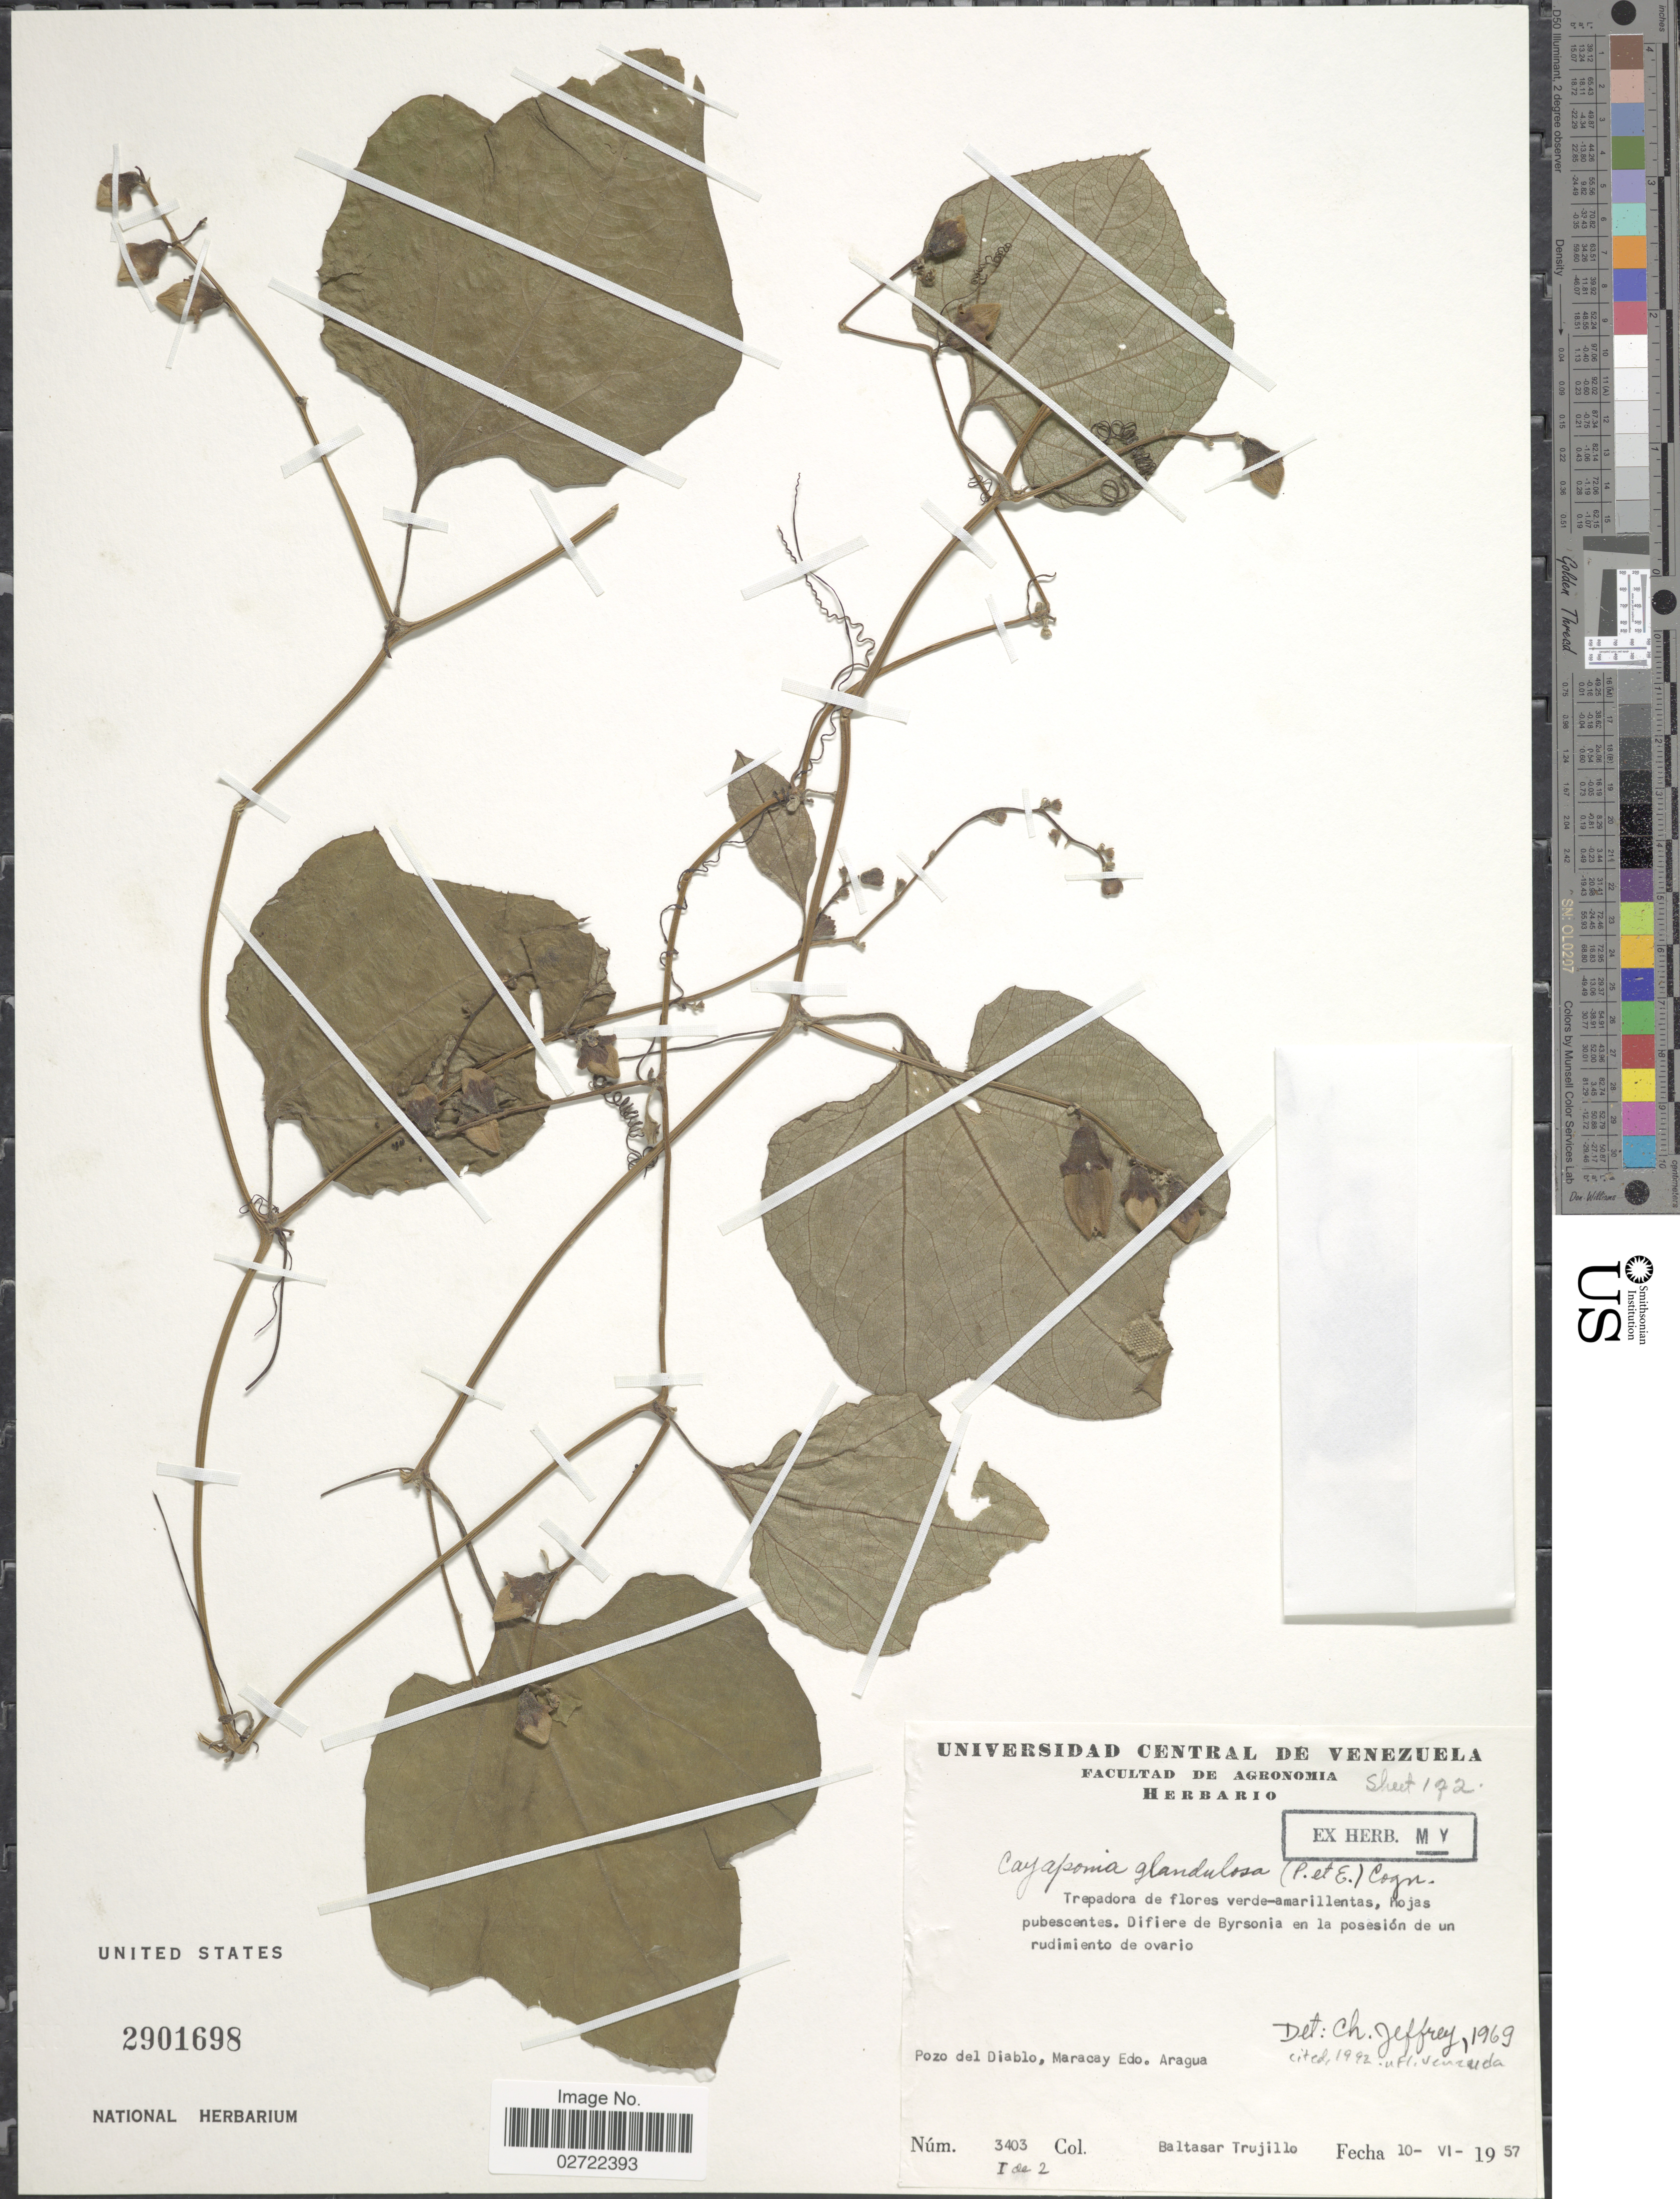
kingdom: Plantae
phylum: Tracheophyta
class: Magnoliopsida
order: Cucurbitales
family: Cucurbitaceae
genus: Cayaponia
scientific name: Cayaponia glandulosa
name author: (Poepp. & Endl.) Cogn.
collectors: B. Trujillo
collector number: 3403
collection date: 1957-06-10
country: Venezuela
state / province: Aragua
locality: Pozo del Diablo, Maracay.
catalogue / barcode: US 2901698